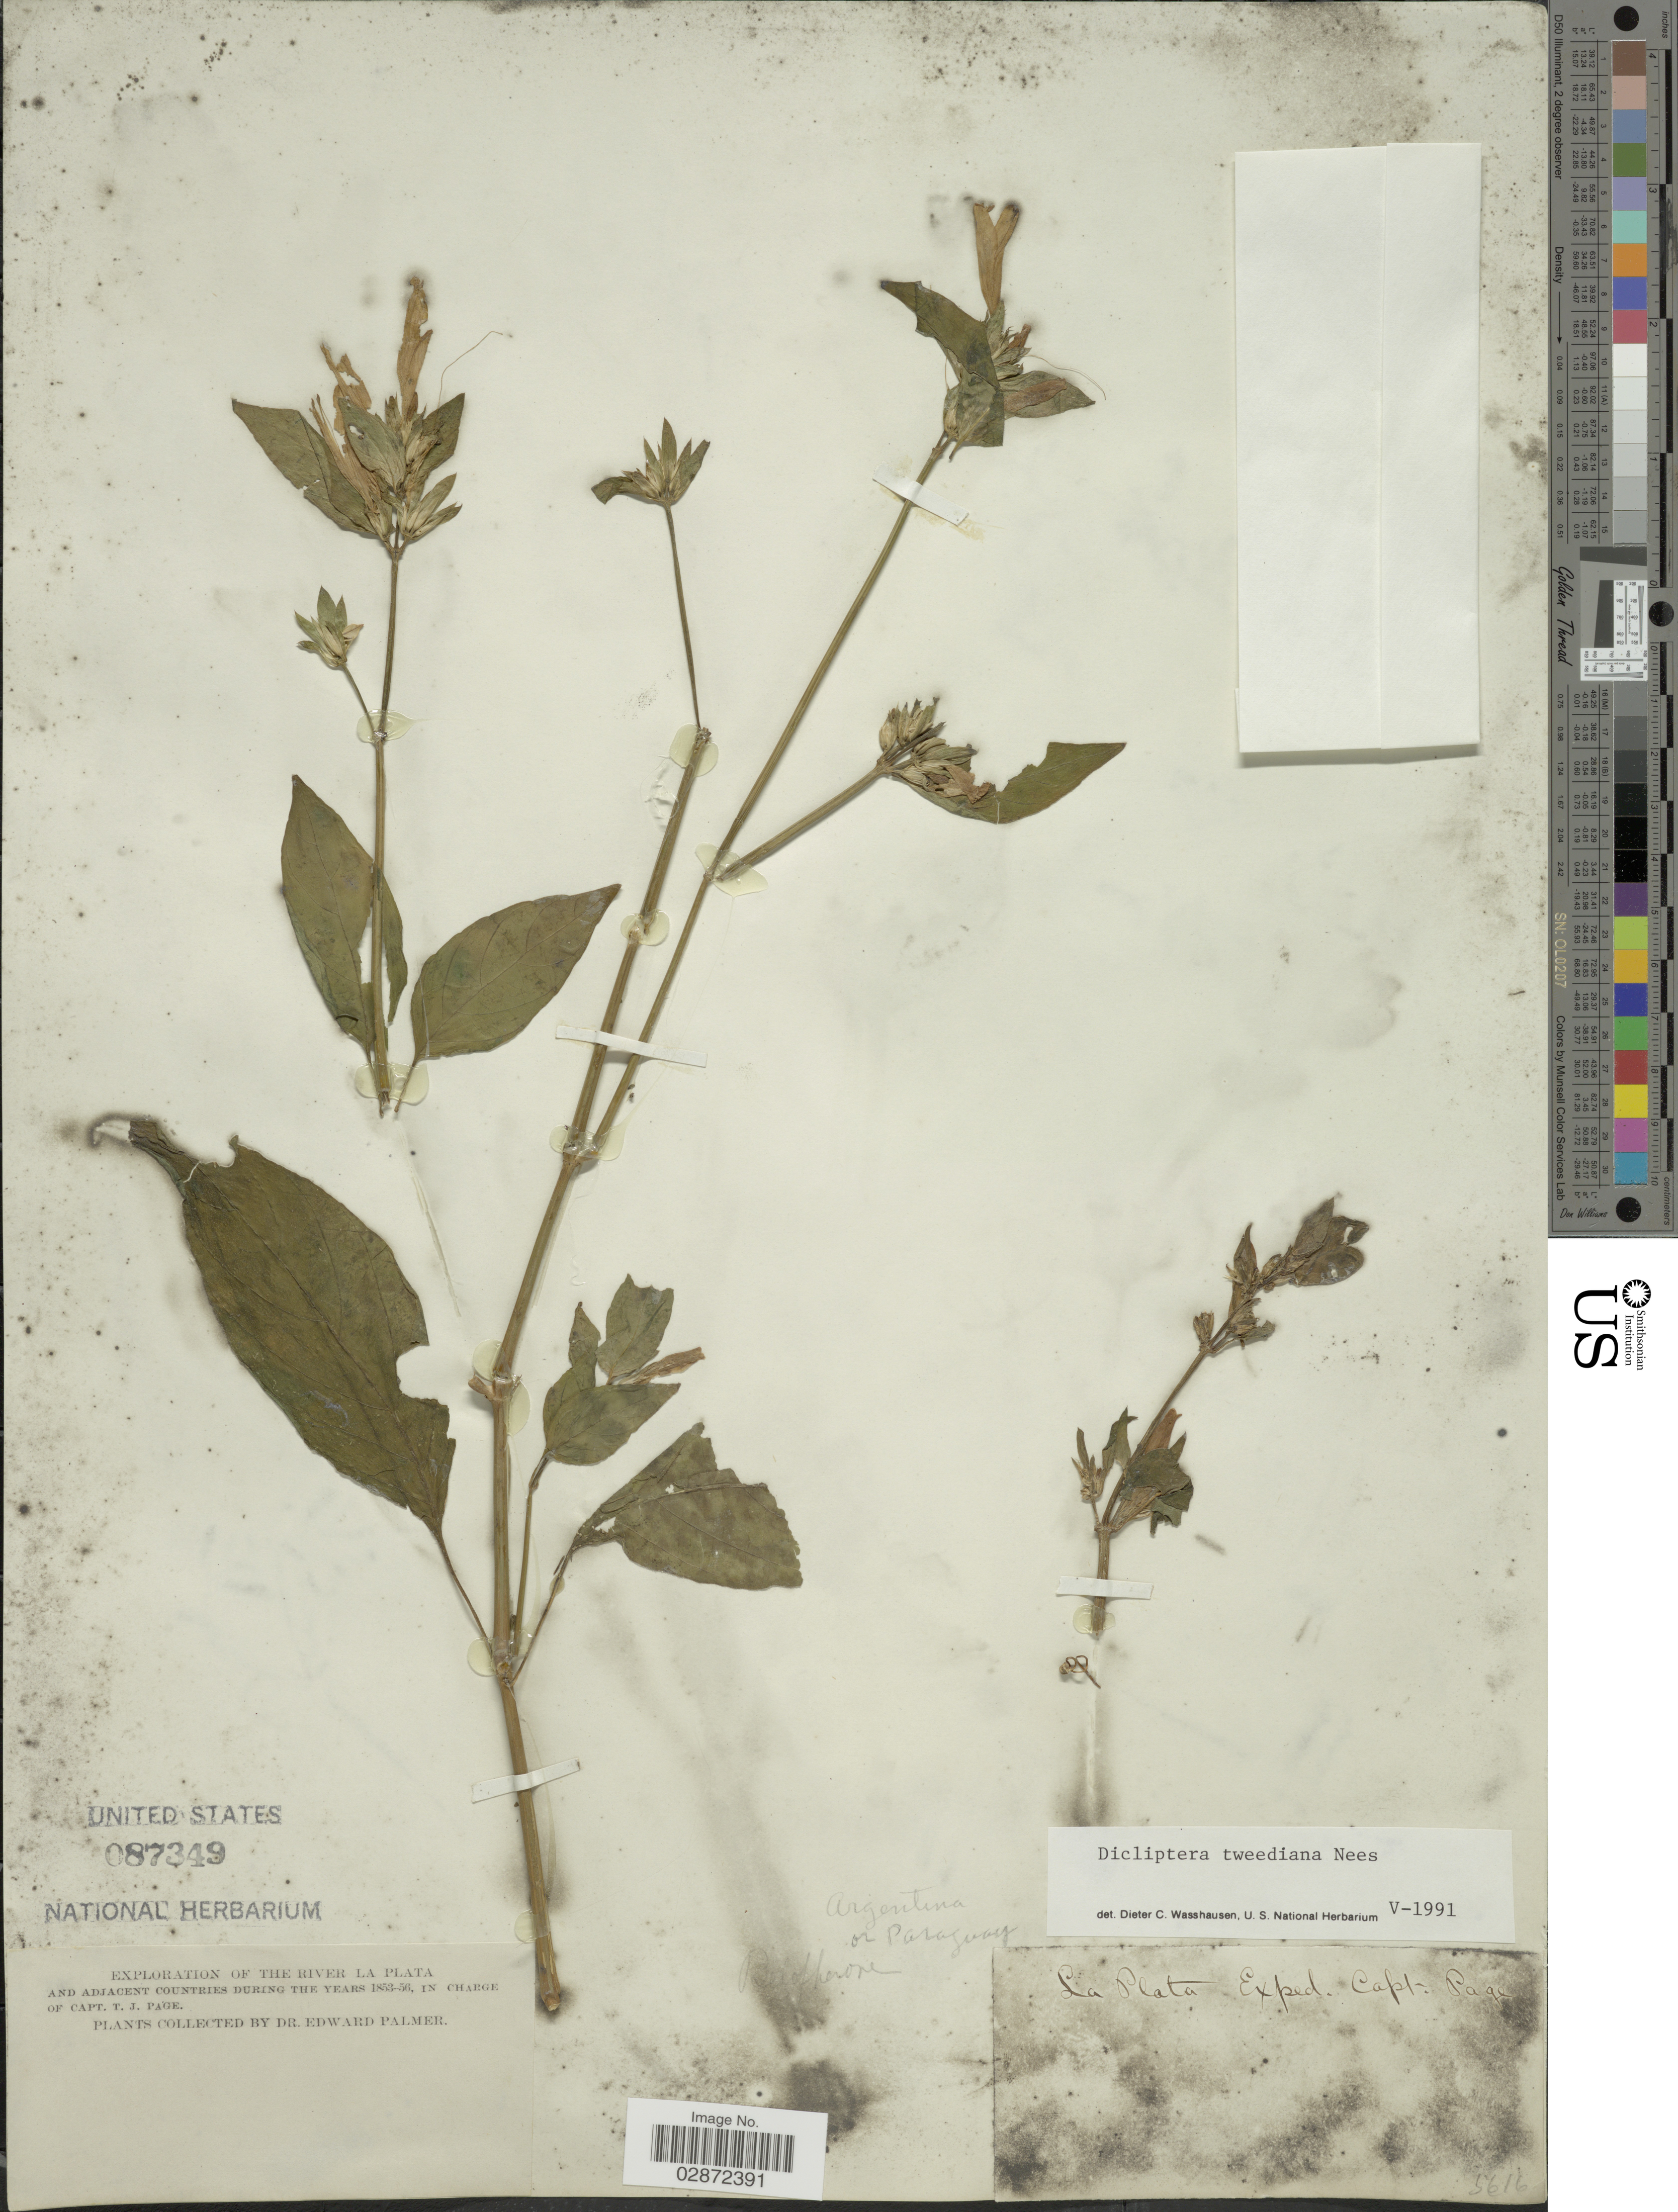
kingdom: Plantae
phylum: Tracheophyta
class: Magnoliopsida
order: Lamiales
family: Acanthaceae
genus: Dicliptera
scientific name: Dicliptera squarrosa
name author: Nees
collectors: E. Palmer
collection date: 1853/1856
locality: River La Plata. Argentina or Paraguay.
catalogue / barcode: US 87349